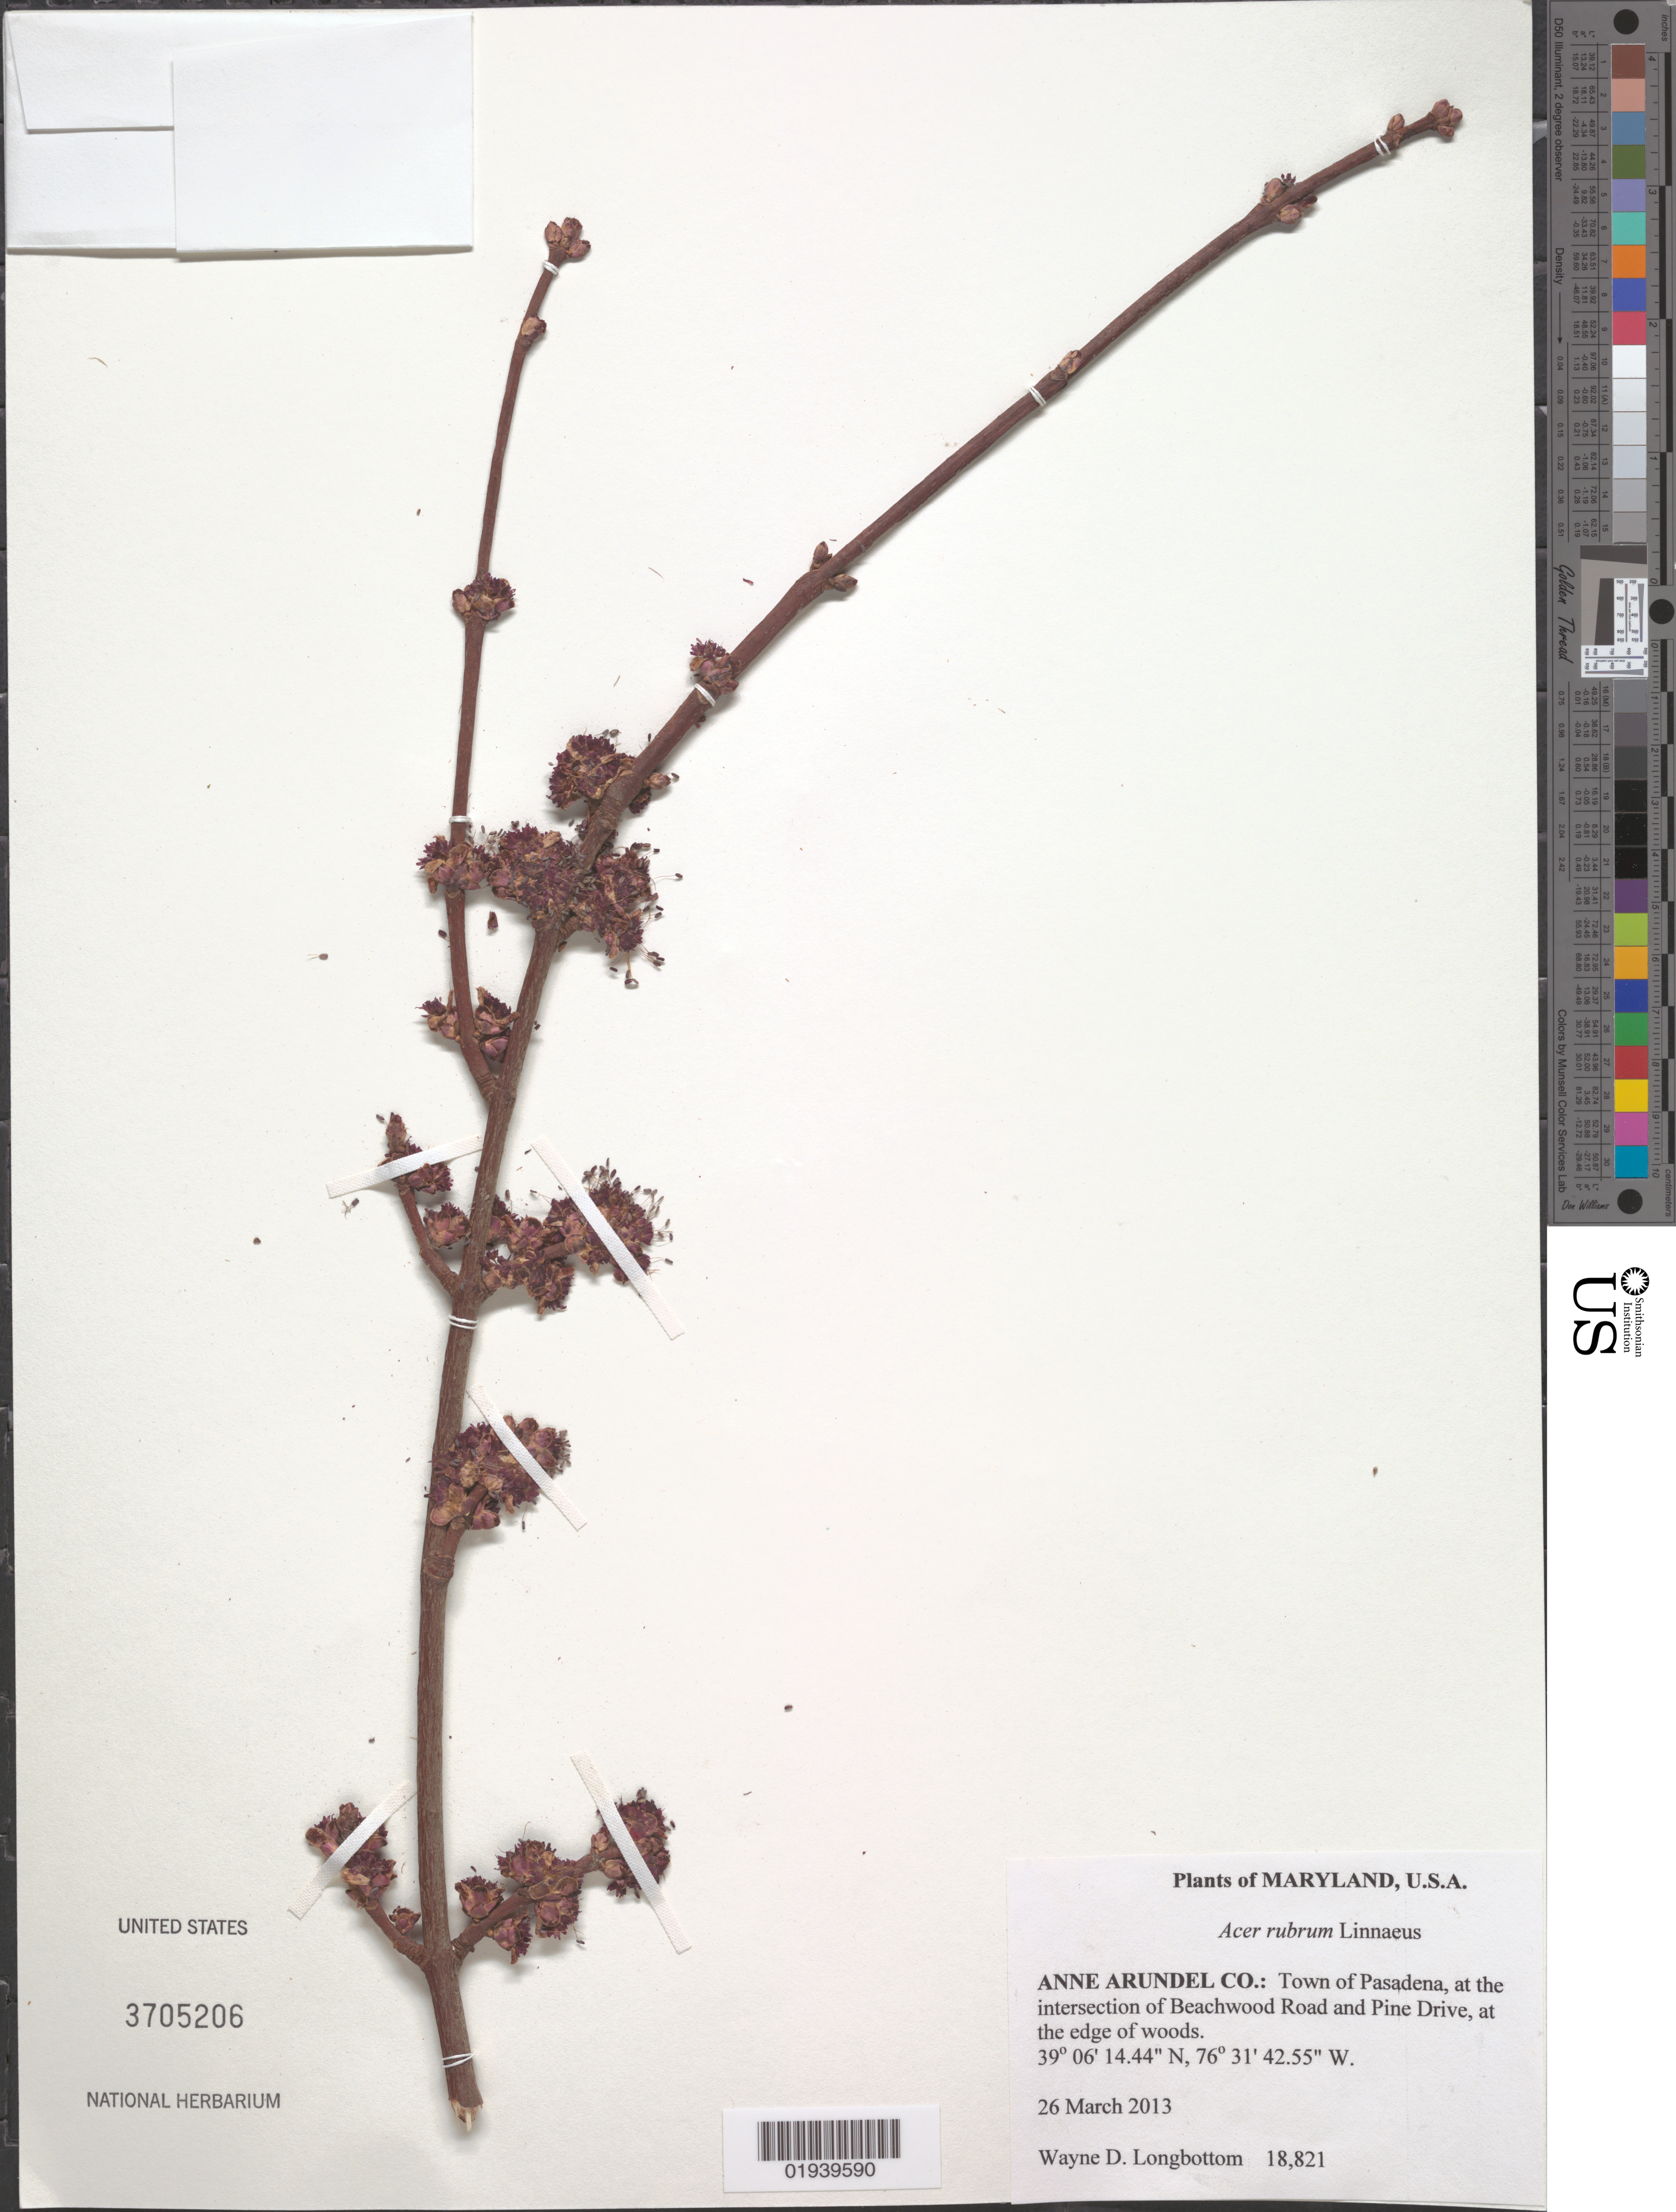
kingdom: Plantae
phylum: Tracheophyta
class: Magnoliopsida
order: Sapindales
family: Sapindaceae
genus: Acer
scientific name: Acer rubrum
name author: L.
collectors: W. D. Longbottom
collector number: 18,821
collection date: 2013-03-26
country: United States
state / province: Maryland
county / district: Anne Arundel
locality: Pasadena, at the intersection ofBeachwood Road and Pine Drive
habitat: At the edge of woods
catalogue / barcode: US 3705206